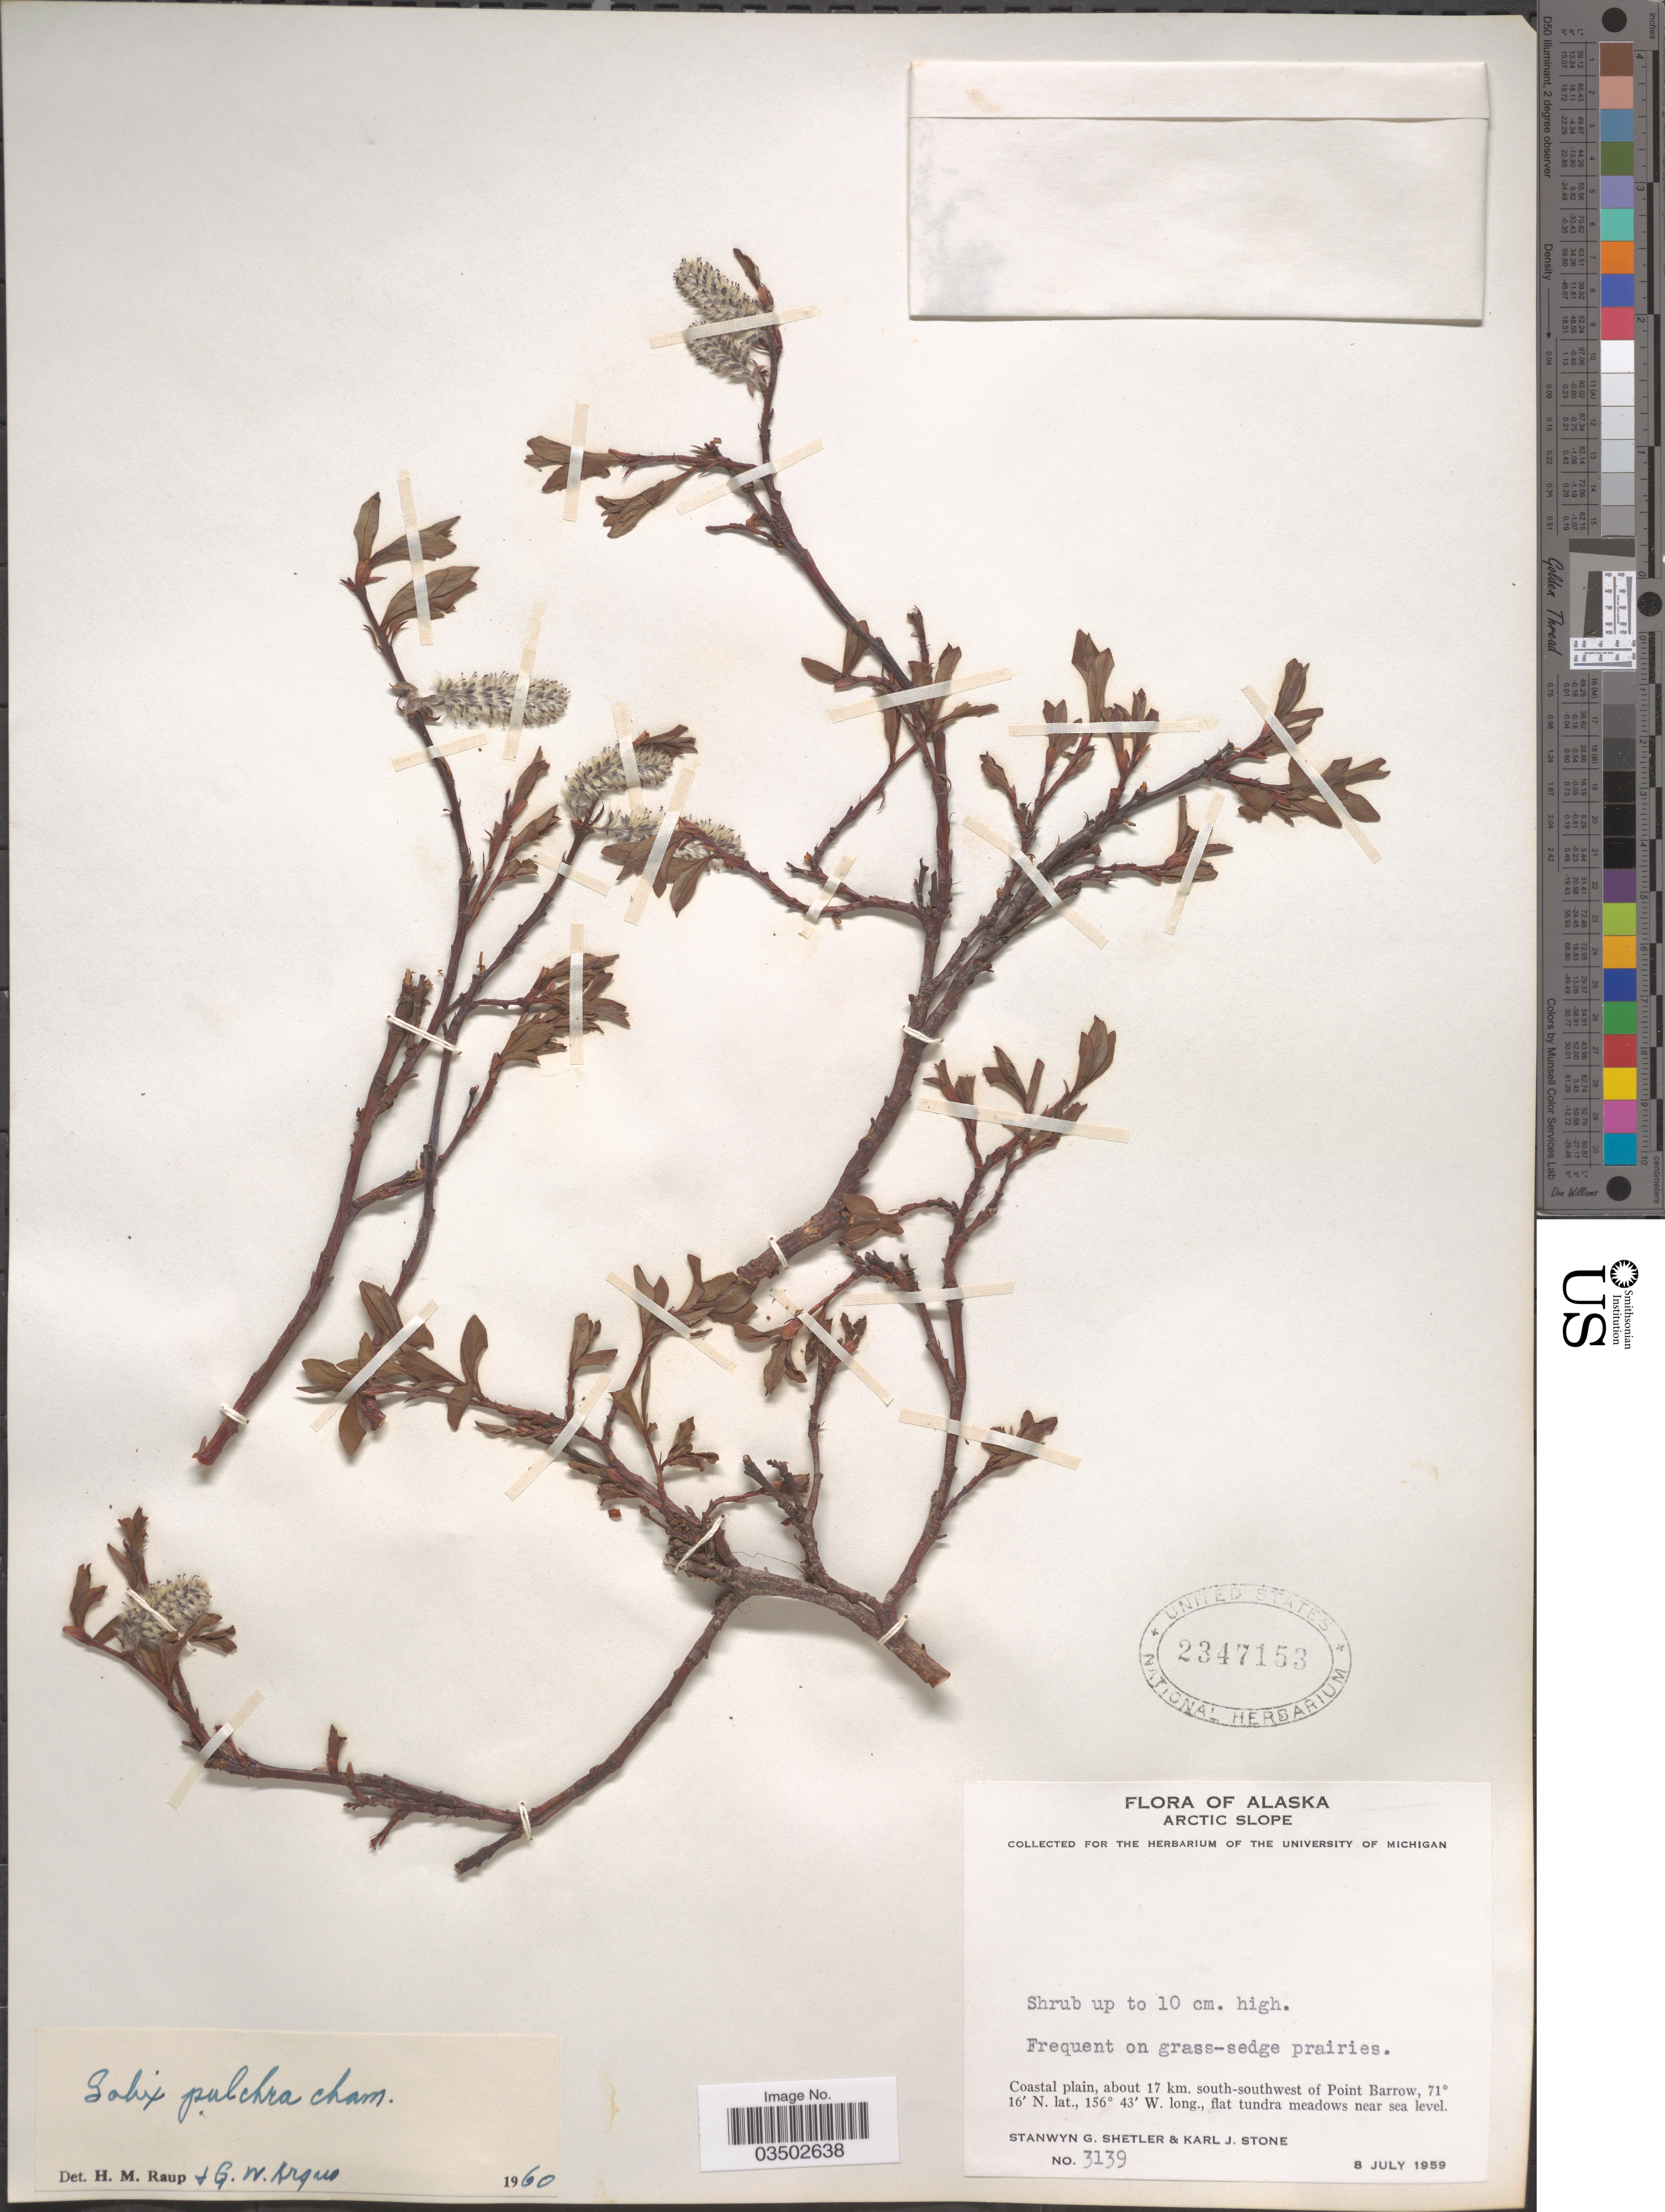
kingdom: Plantae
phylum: Tracheophyta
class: Magnoliopsida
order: Malpighiales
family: Salicaceae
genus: Salix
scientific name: Salix pulchra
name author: Cham.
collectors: S. Shetler & K. J. Stone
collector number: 3139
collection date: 1959-07-08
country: United States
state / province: Alaska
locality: Arctic Slope. Coastal plain, about 17 km. south-southwest of Point Barrow.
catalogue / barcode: US 2347153